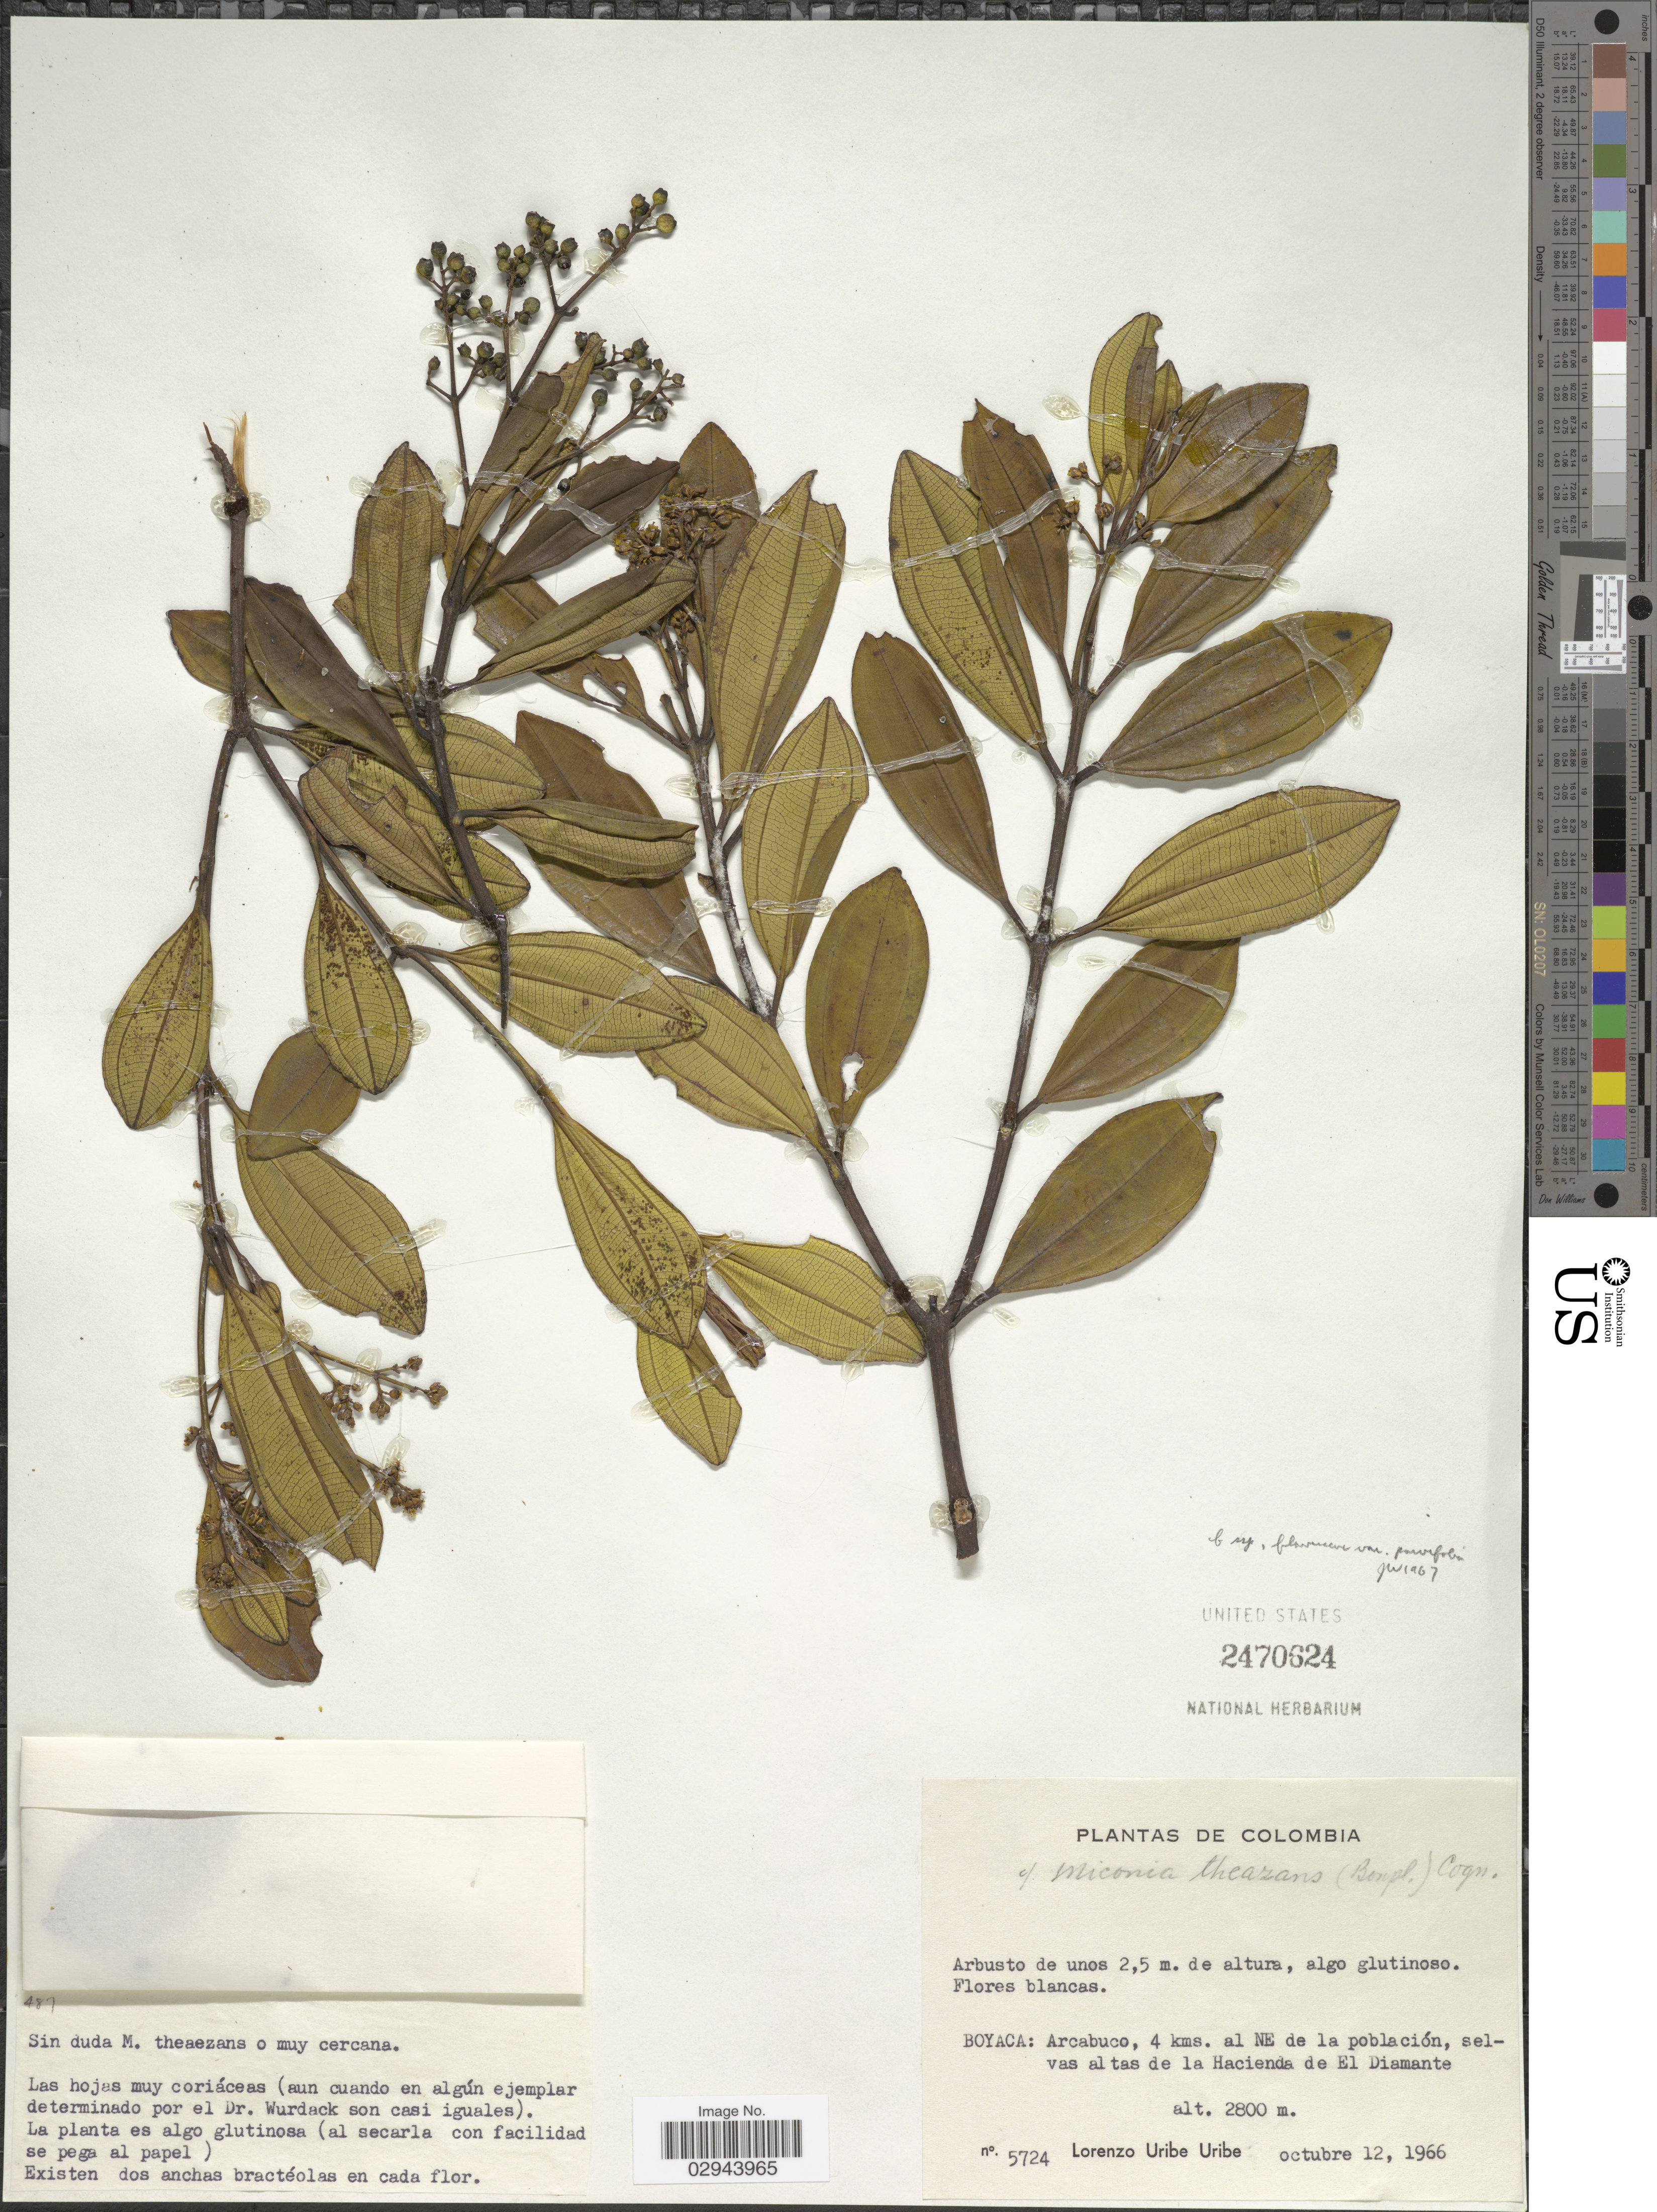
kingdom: Plantae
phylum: Tracheophyta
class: Magnoliopsida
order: Myrtales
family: Melastomataceae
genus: Miconia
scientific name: Miconia theizans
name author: (Bonpl.) Cogn.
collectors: L. Uribe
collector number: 5724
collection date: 1966-10-12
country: Colombia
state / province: Boyacá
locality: Arcabuco, 4 kms. al NE de la población, selvas al tas de la Hacienda de El Diamante.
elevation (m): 2800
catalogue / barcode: US 2470624